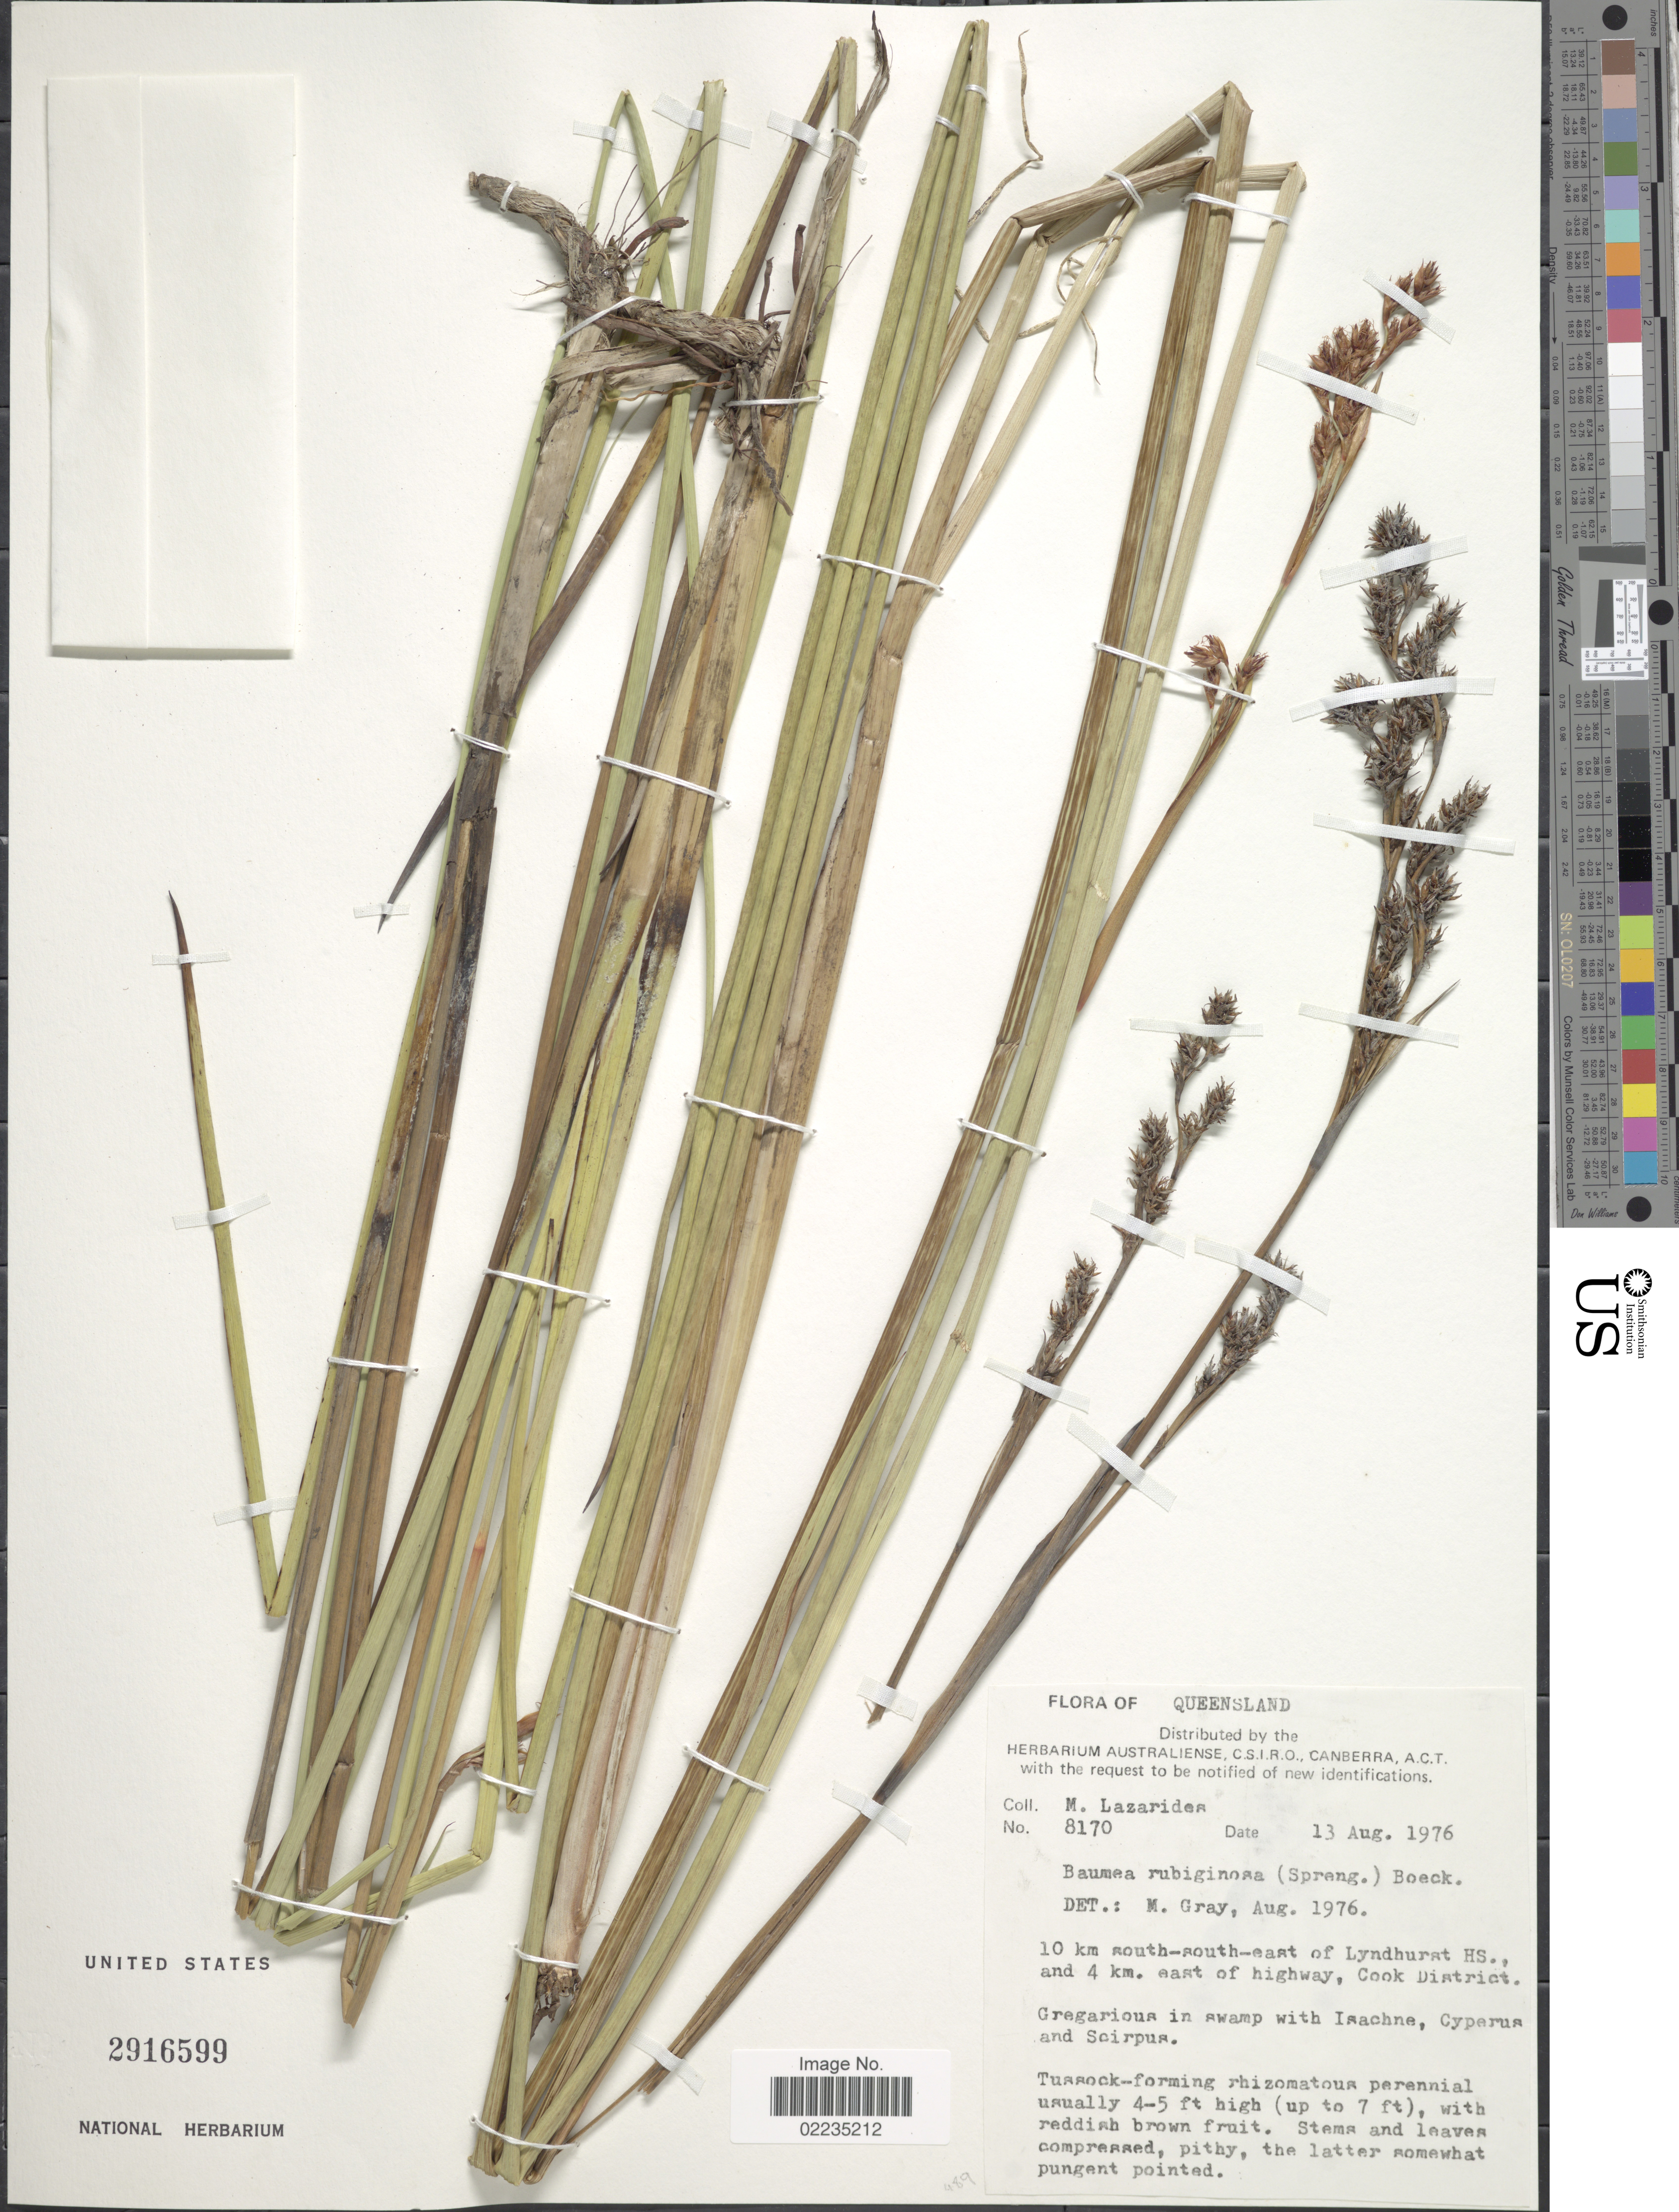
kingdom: Plantae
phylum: Tracheophyta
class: Liliopsida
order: Poales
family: Cyperaceae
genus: Machaerina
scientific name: Machaerina rubiginosa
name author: (Spreng.) T. Koyama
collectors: M. Lazarides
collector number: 8170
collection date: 1976-08-13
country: Australia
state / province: Queensland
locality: Queensland, 10 km south-south-east of Lyndhurst Hs., and 4 km. east of highway, Cook District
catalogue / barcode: US 2916599